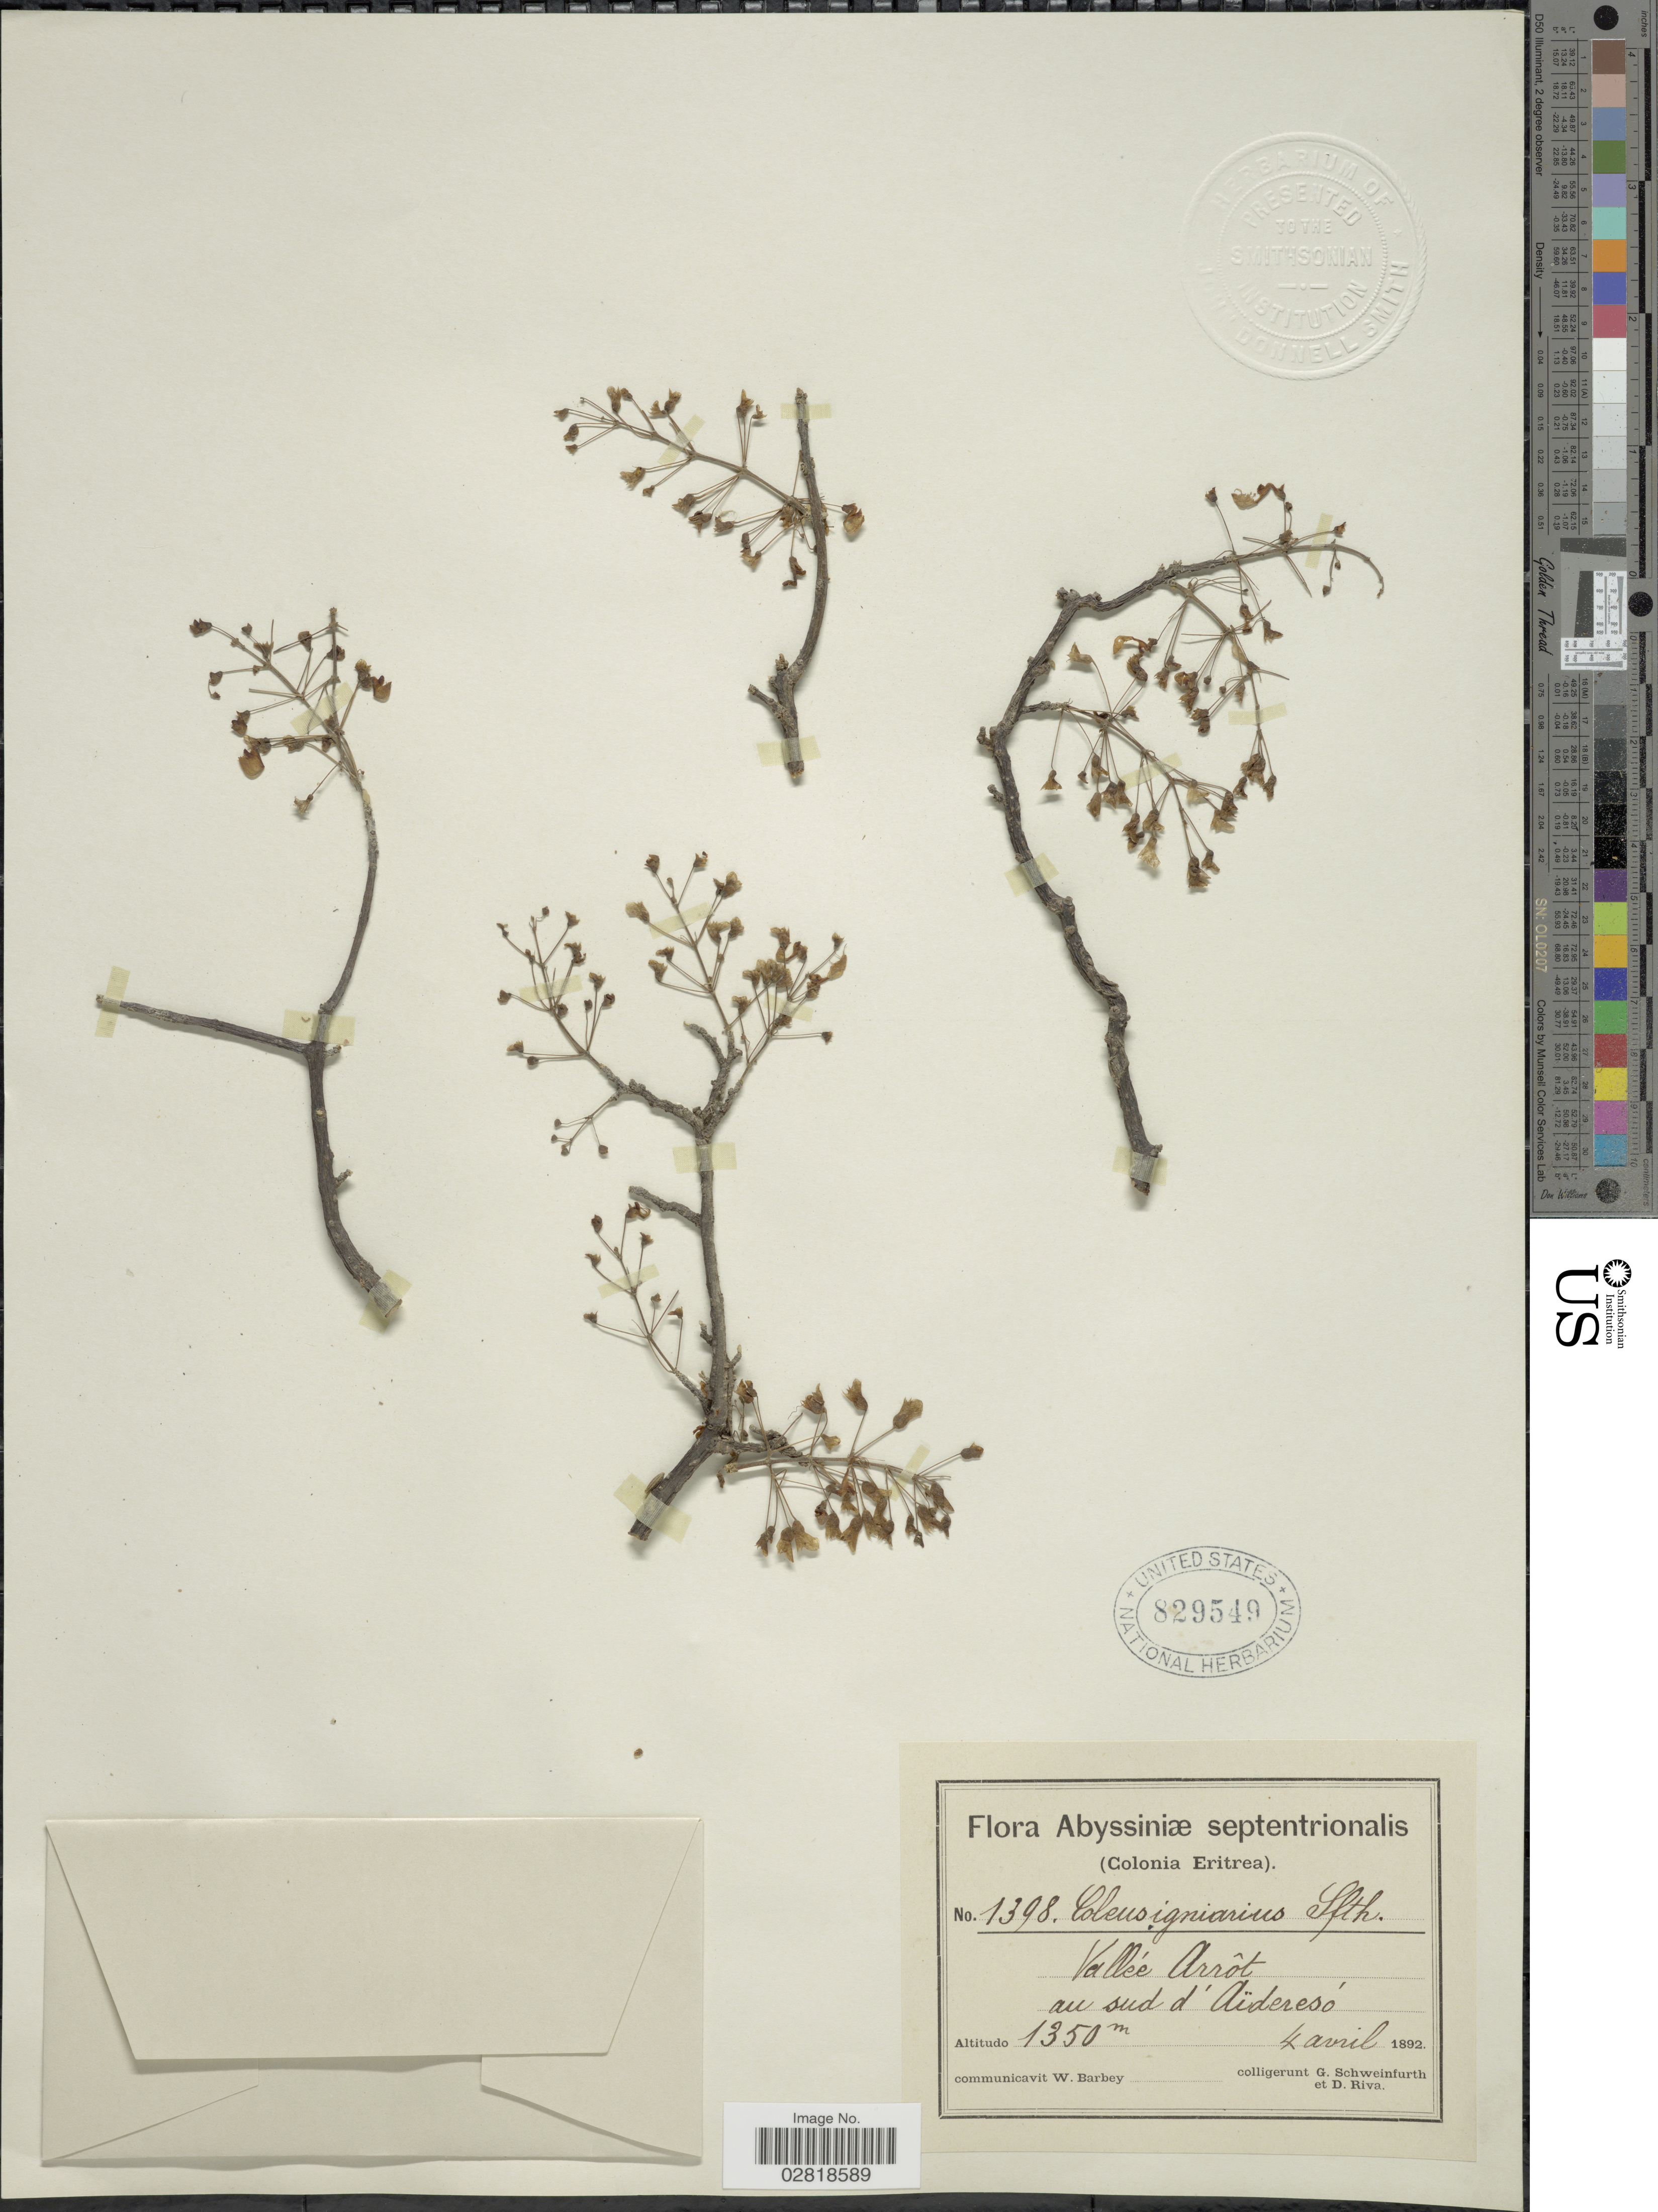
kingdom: Plantae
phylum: Tracheophyta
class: Magnoliopsida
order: Lamiales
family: Lamiaceae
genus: Plectranthus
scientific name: Plectranthus igniarius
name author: (Schweinf.) Agnew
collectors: G. A. Schweinfurth (herbarium) & D. Riva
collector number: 1398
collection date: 1892-04-04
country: Eritrea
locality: Abyssiniæ septentrionalis. (Colonia Eritrea). Vallée Arrôt, au sud d'Aïderesó.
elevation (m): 1350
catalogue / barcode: US 829549